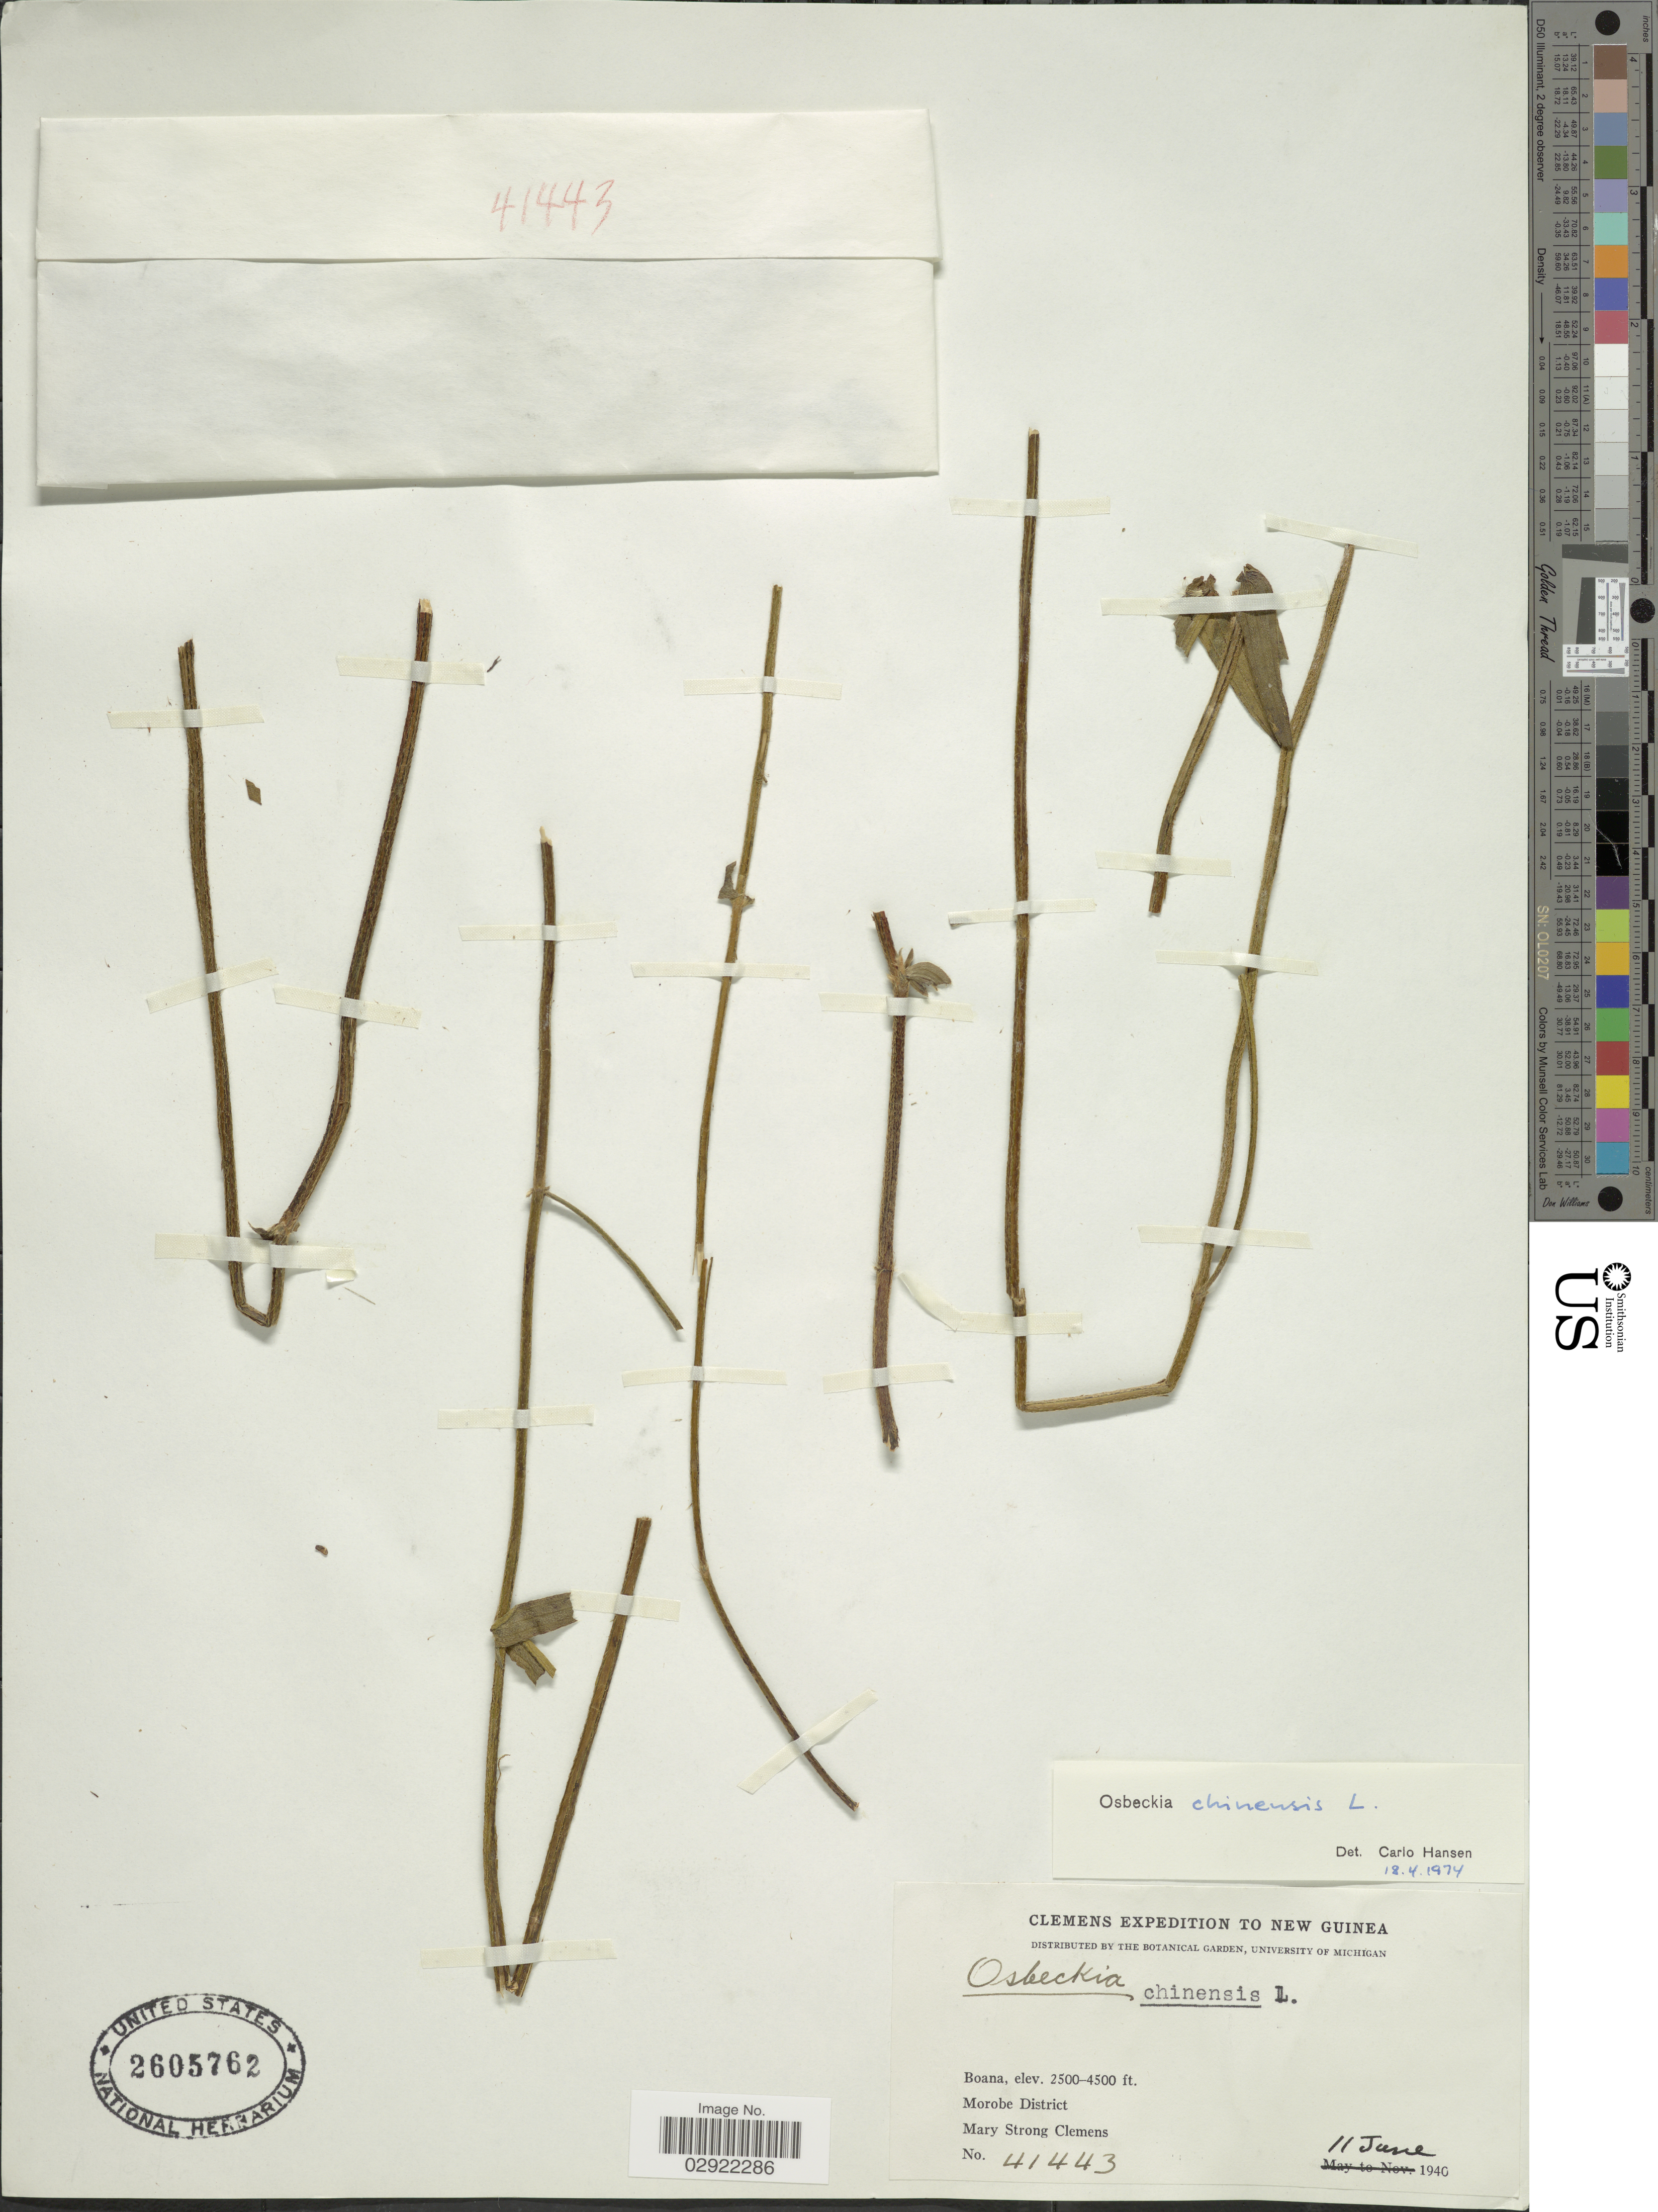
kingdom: Plantae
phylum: Tracheophyta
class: Magnoliopsida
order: Myrtales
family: Melastomataceae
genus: Osbeckia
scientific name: Osbeckia chinensis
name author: L.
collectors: M. S. Clemens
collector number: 41443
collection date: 1940-06-11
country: Papua New Guinea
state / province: Morobe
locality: Boana, Morobe District.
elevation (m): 762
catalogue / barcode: US 2605762